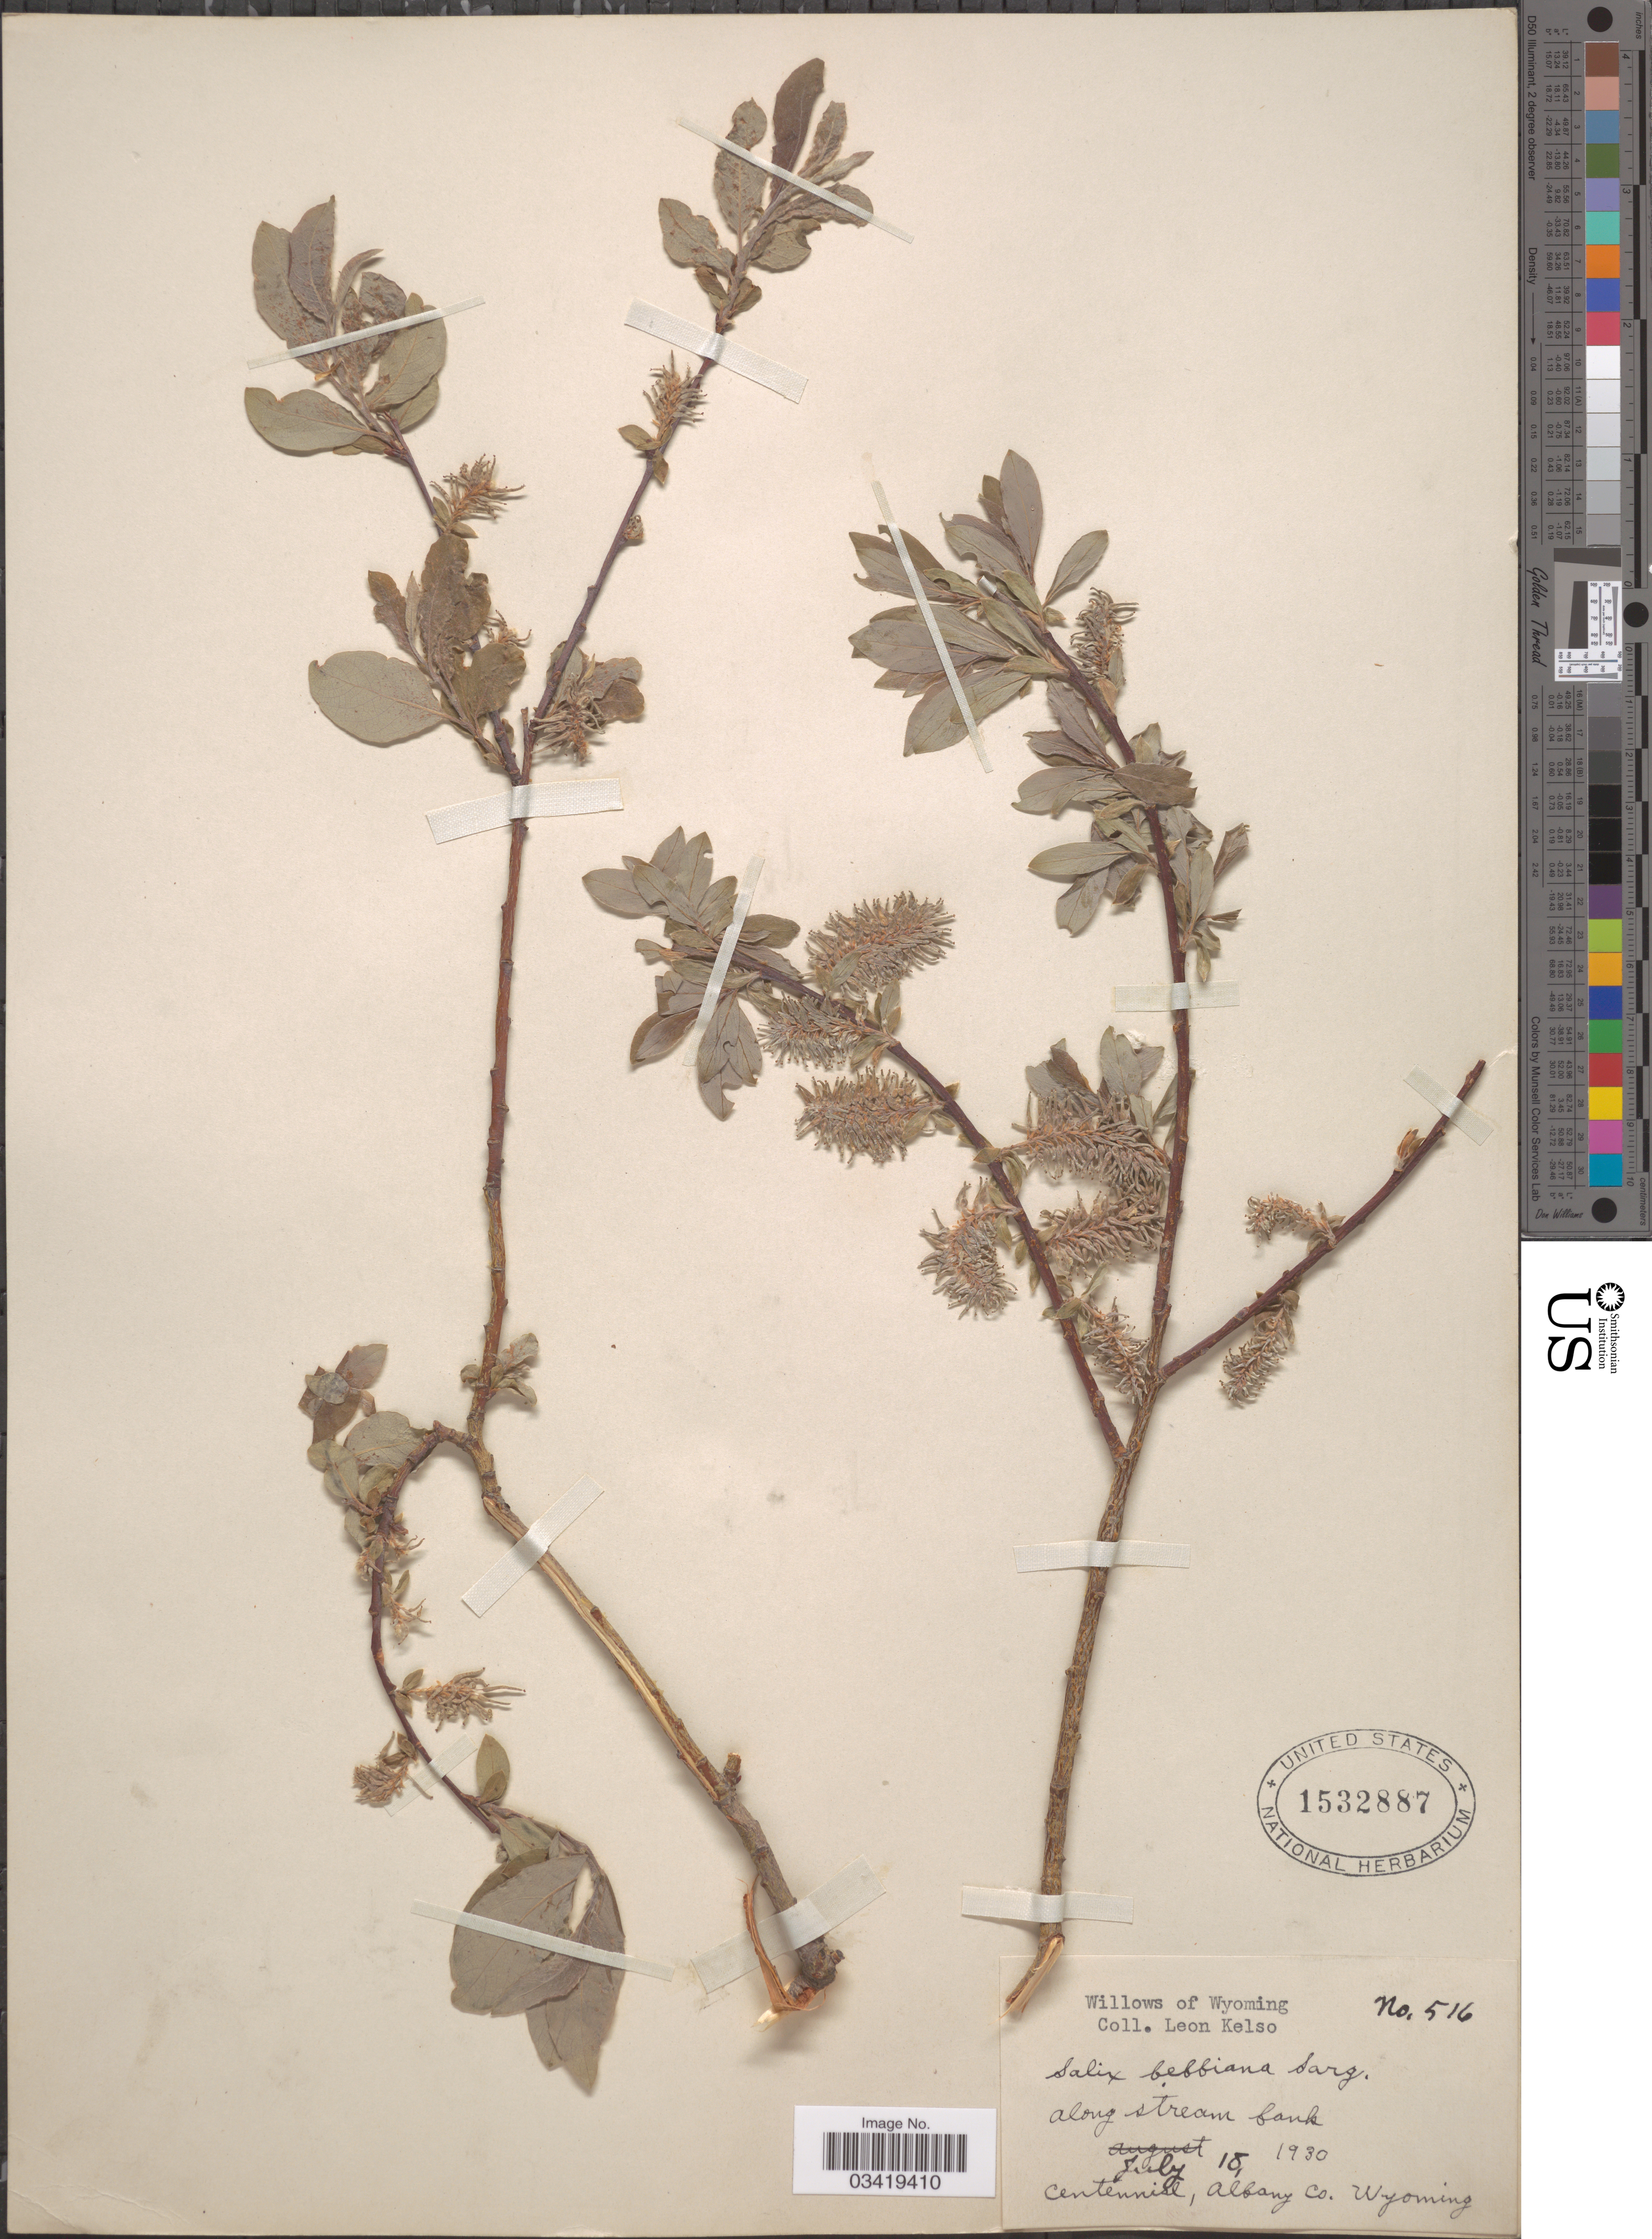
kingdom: Plantae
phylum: Tracheophyta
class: Magnoliopsida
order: Malpighiales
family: Salicaceae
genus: Salix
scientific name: Salix bebbiana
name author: Sarg.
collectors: L. Kelso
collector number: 516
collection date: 1930-07-18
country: United States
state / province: Wyoming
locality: Centennial, Albany Co.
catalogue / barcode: US 1532887